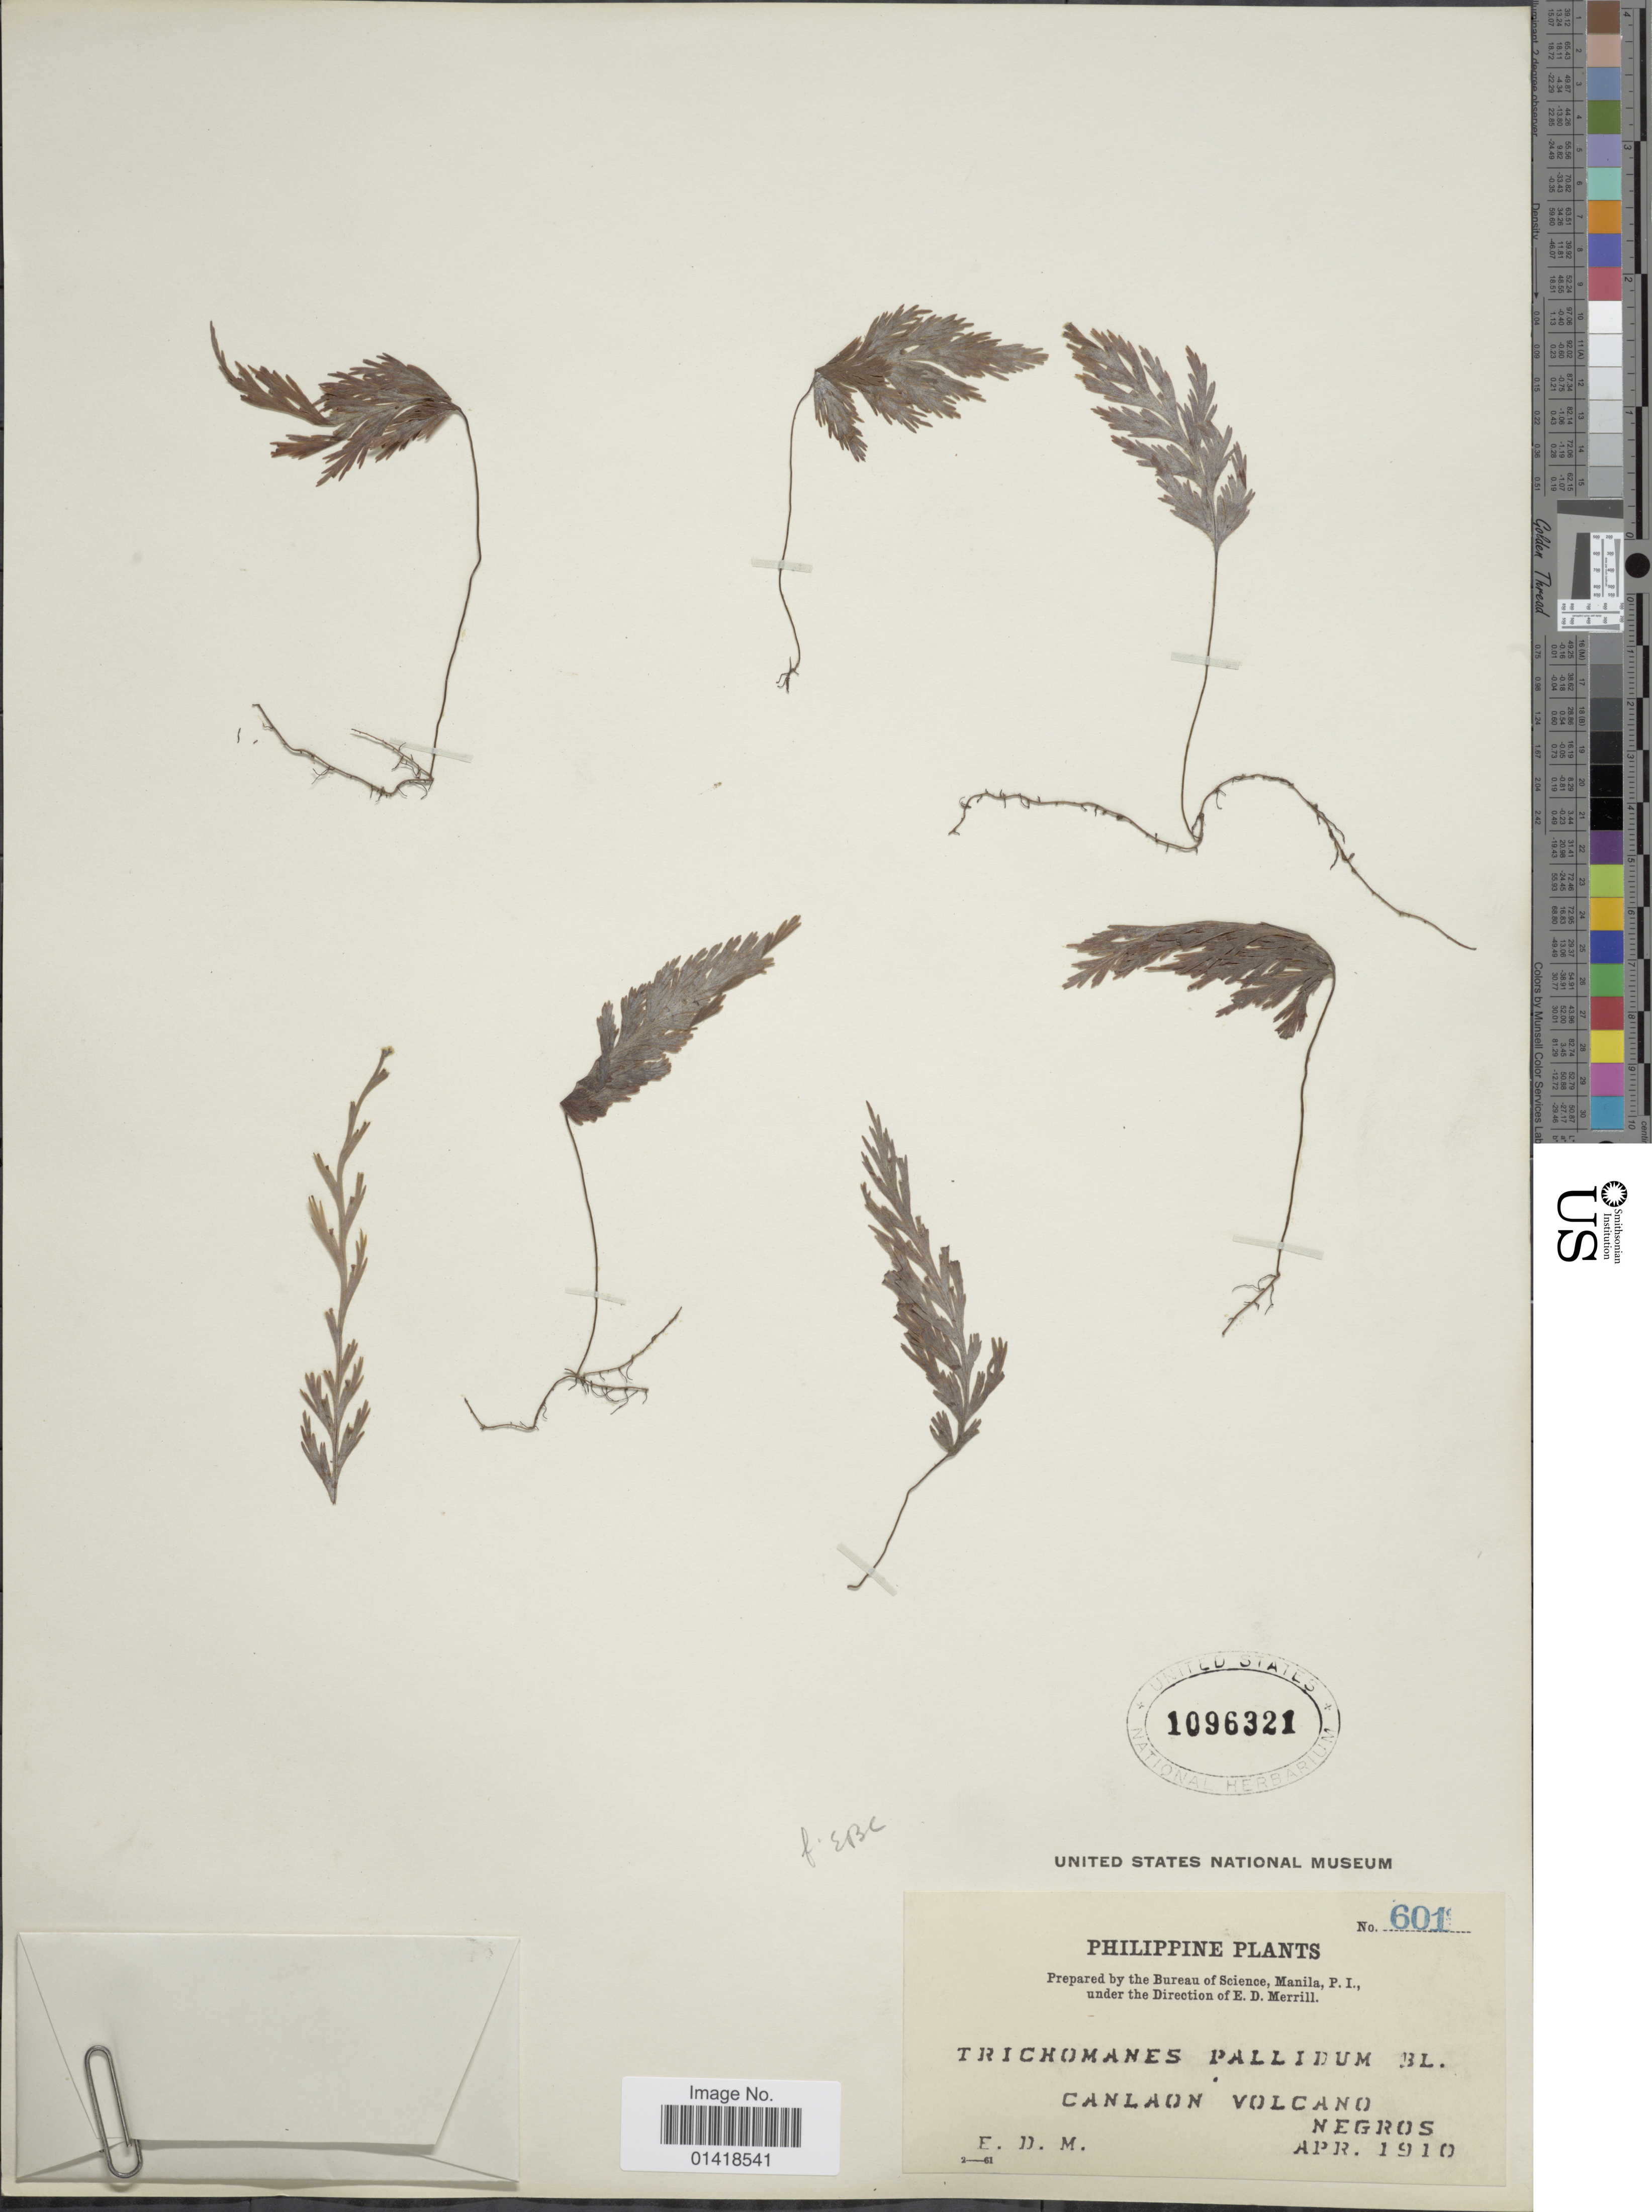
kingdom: Plantae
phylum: Tracheophyta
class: Polypodiopsida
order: Hymenophyllales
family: Hymenophyllaceae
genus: Hymenophyllum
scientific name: Hymenophyllum pallidum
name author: (Blume) Ebihara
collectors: E. D. Merrill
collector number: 601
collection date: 1910-04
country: Philippines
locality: Phlippine. Canlaon Volcano. Negros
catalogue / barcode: US 1096321